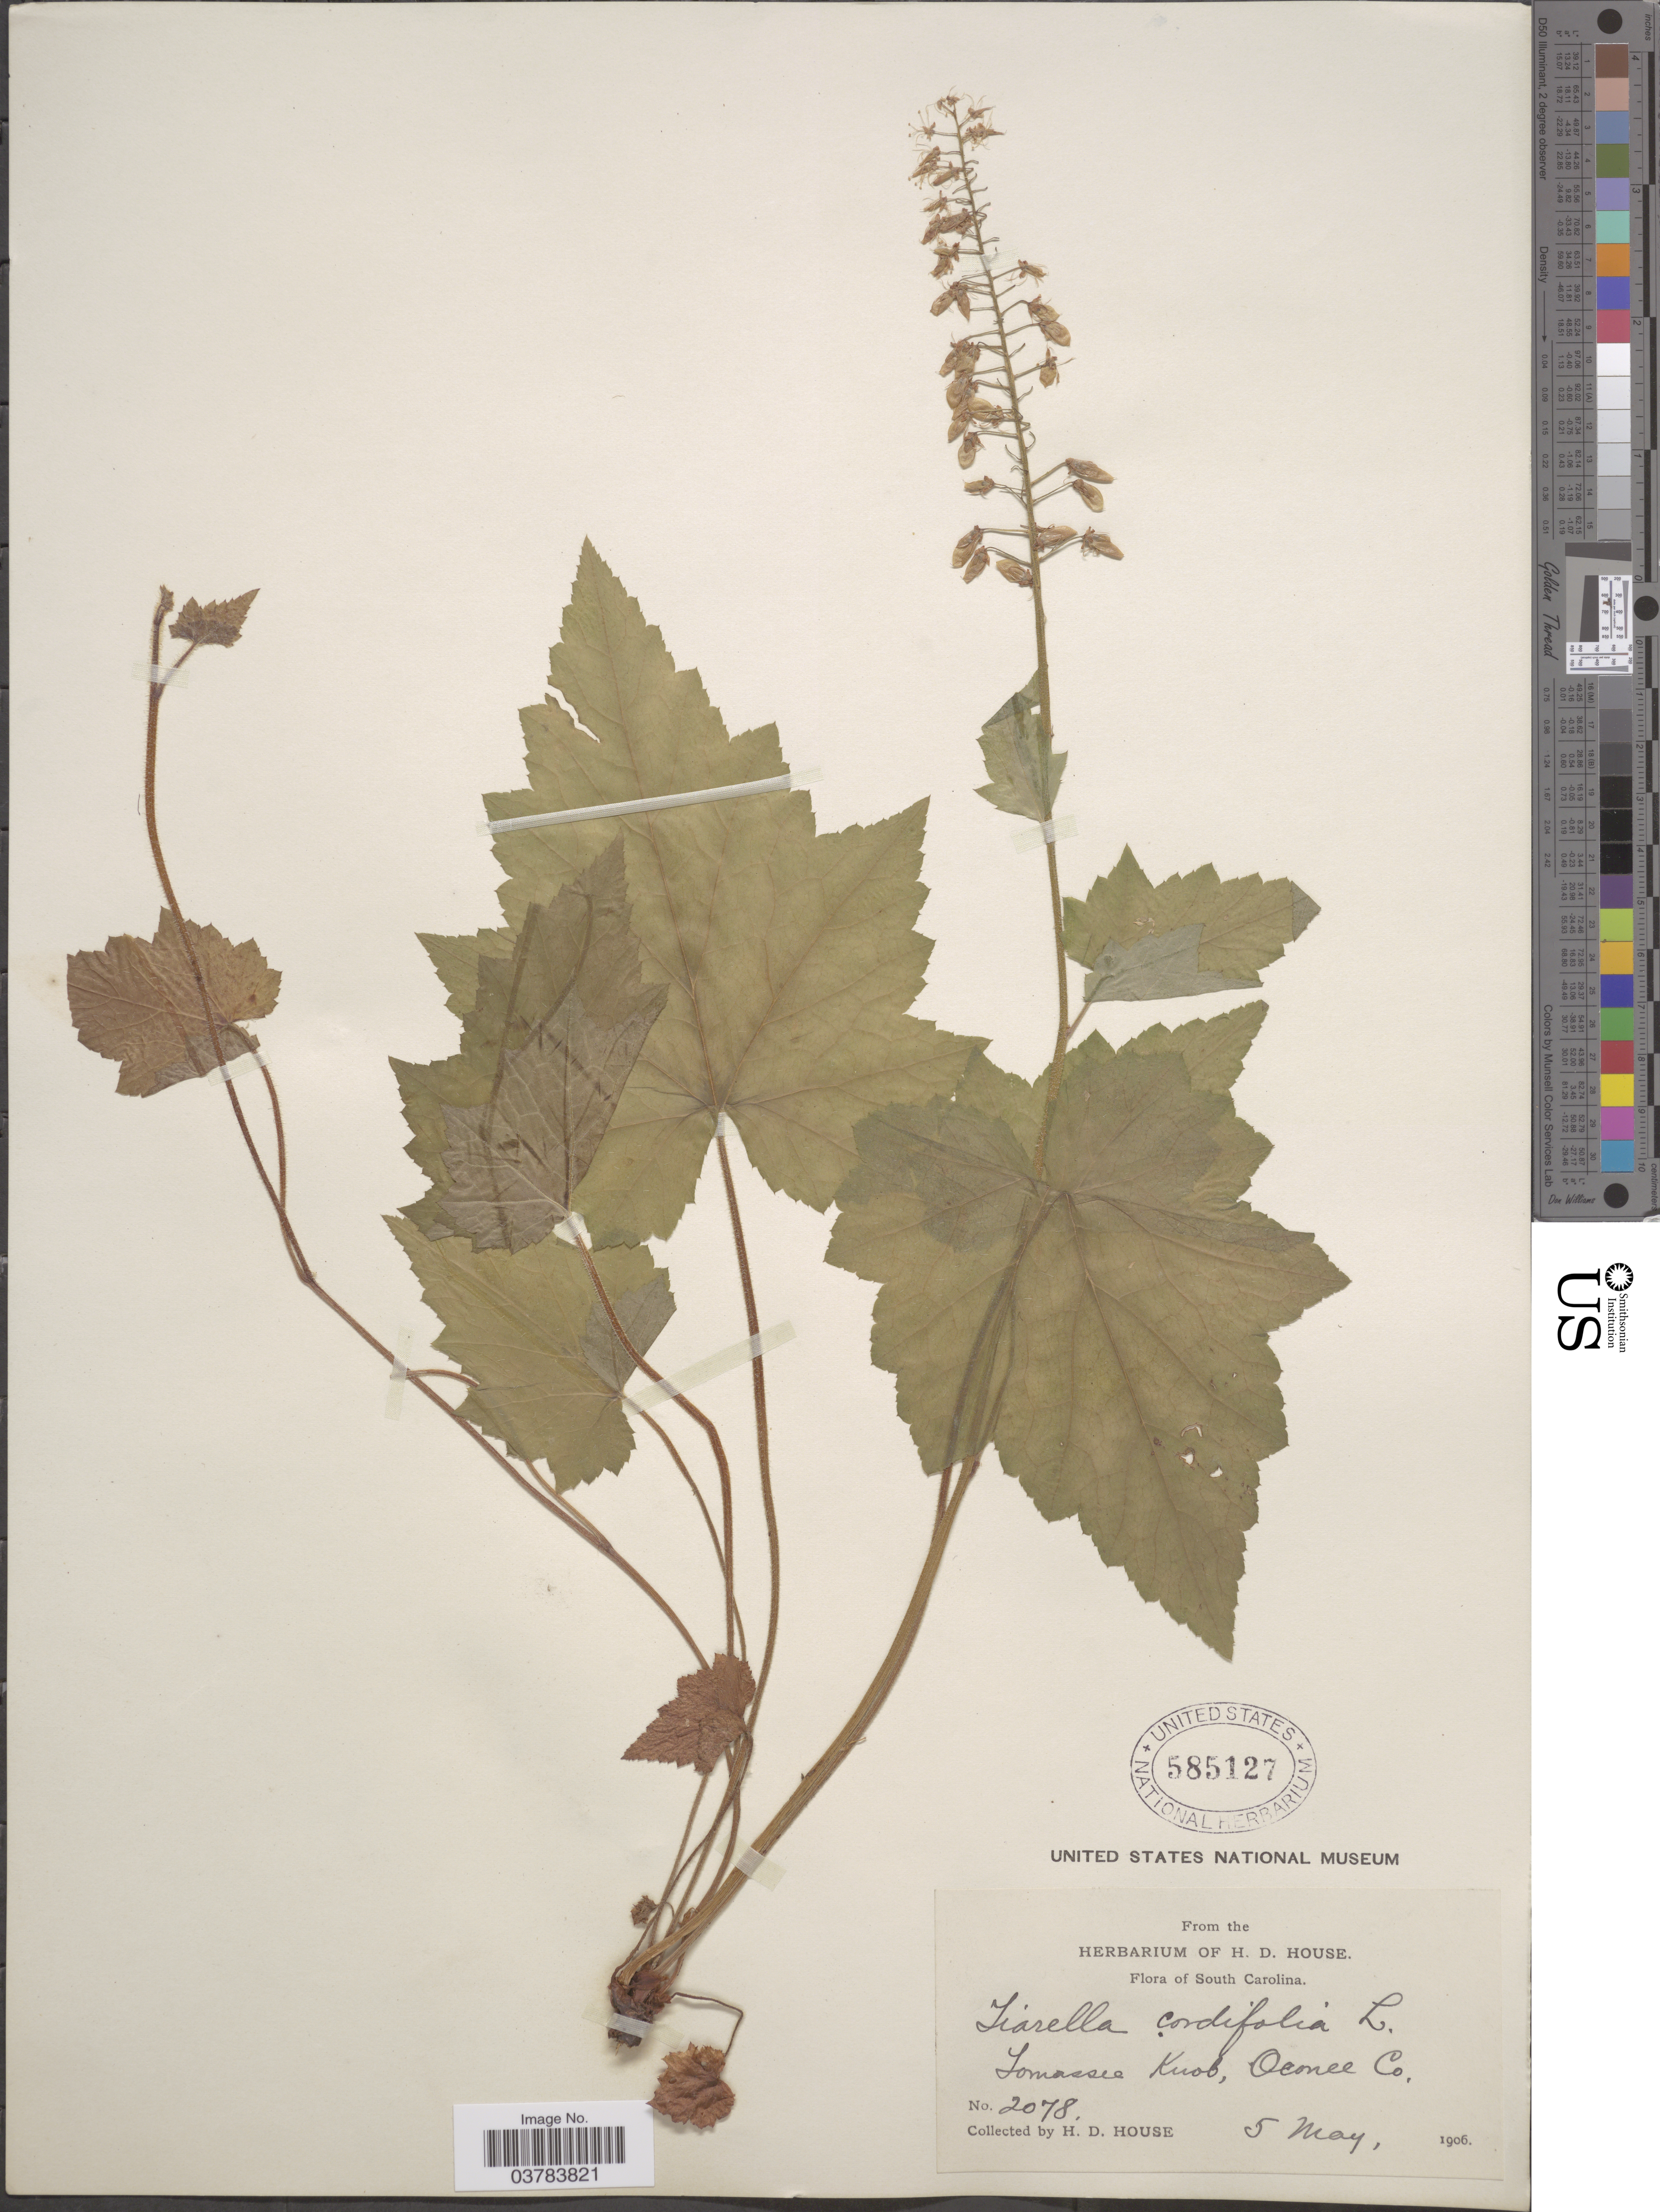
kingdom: Plantae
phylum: Tracheophyta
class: Magnoliopsida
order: Saxifragales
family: Saxifragaceae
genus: Tiarella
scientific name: Tiarella cordifolia var. typica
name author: Lakela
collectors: H. D. House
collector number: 2078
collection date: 1906-05-05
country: United States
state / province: South Carolina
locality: Tomassee Knob, Oconee Co.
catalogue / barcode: US 585127